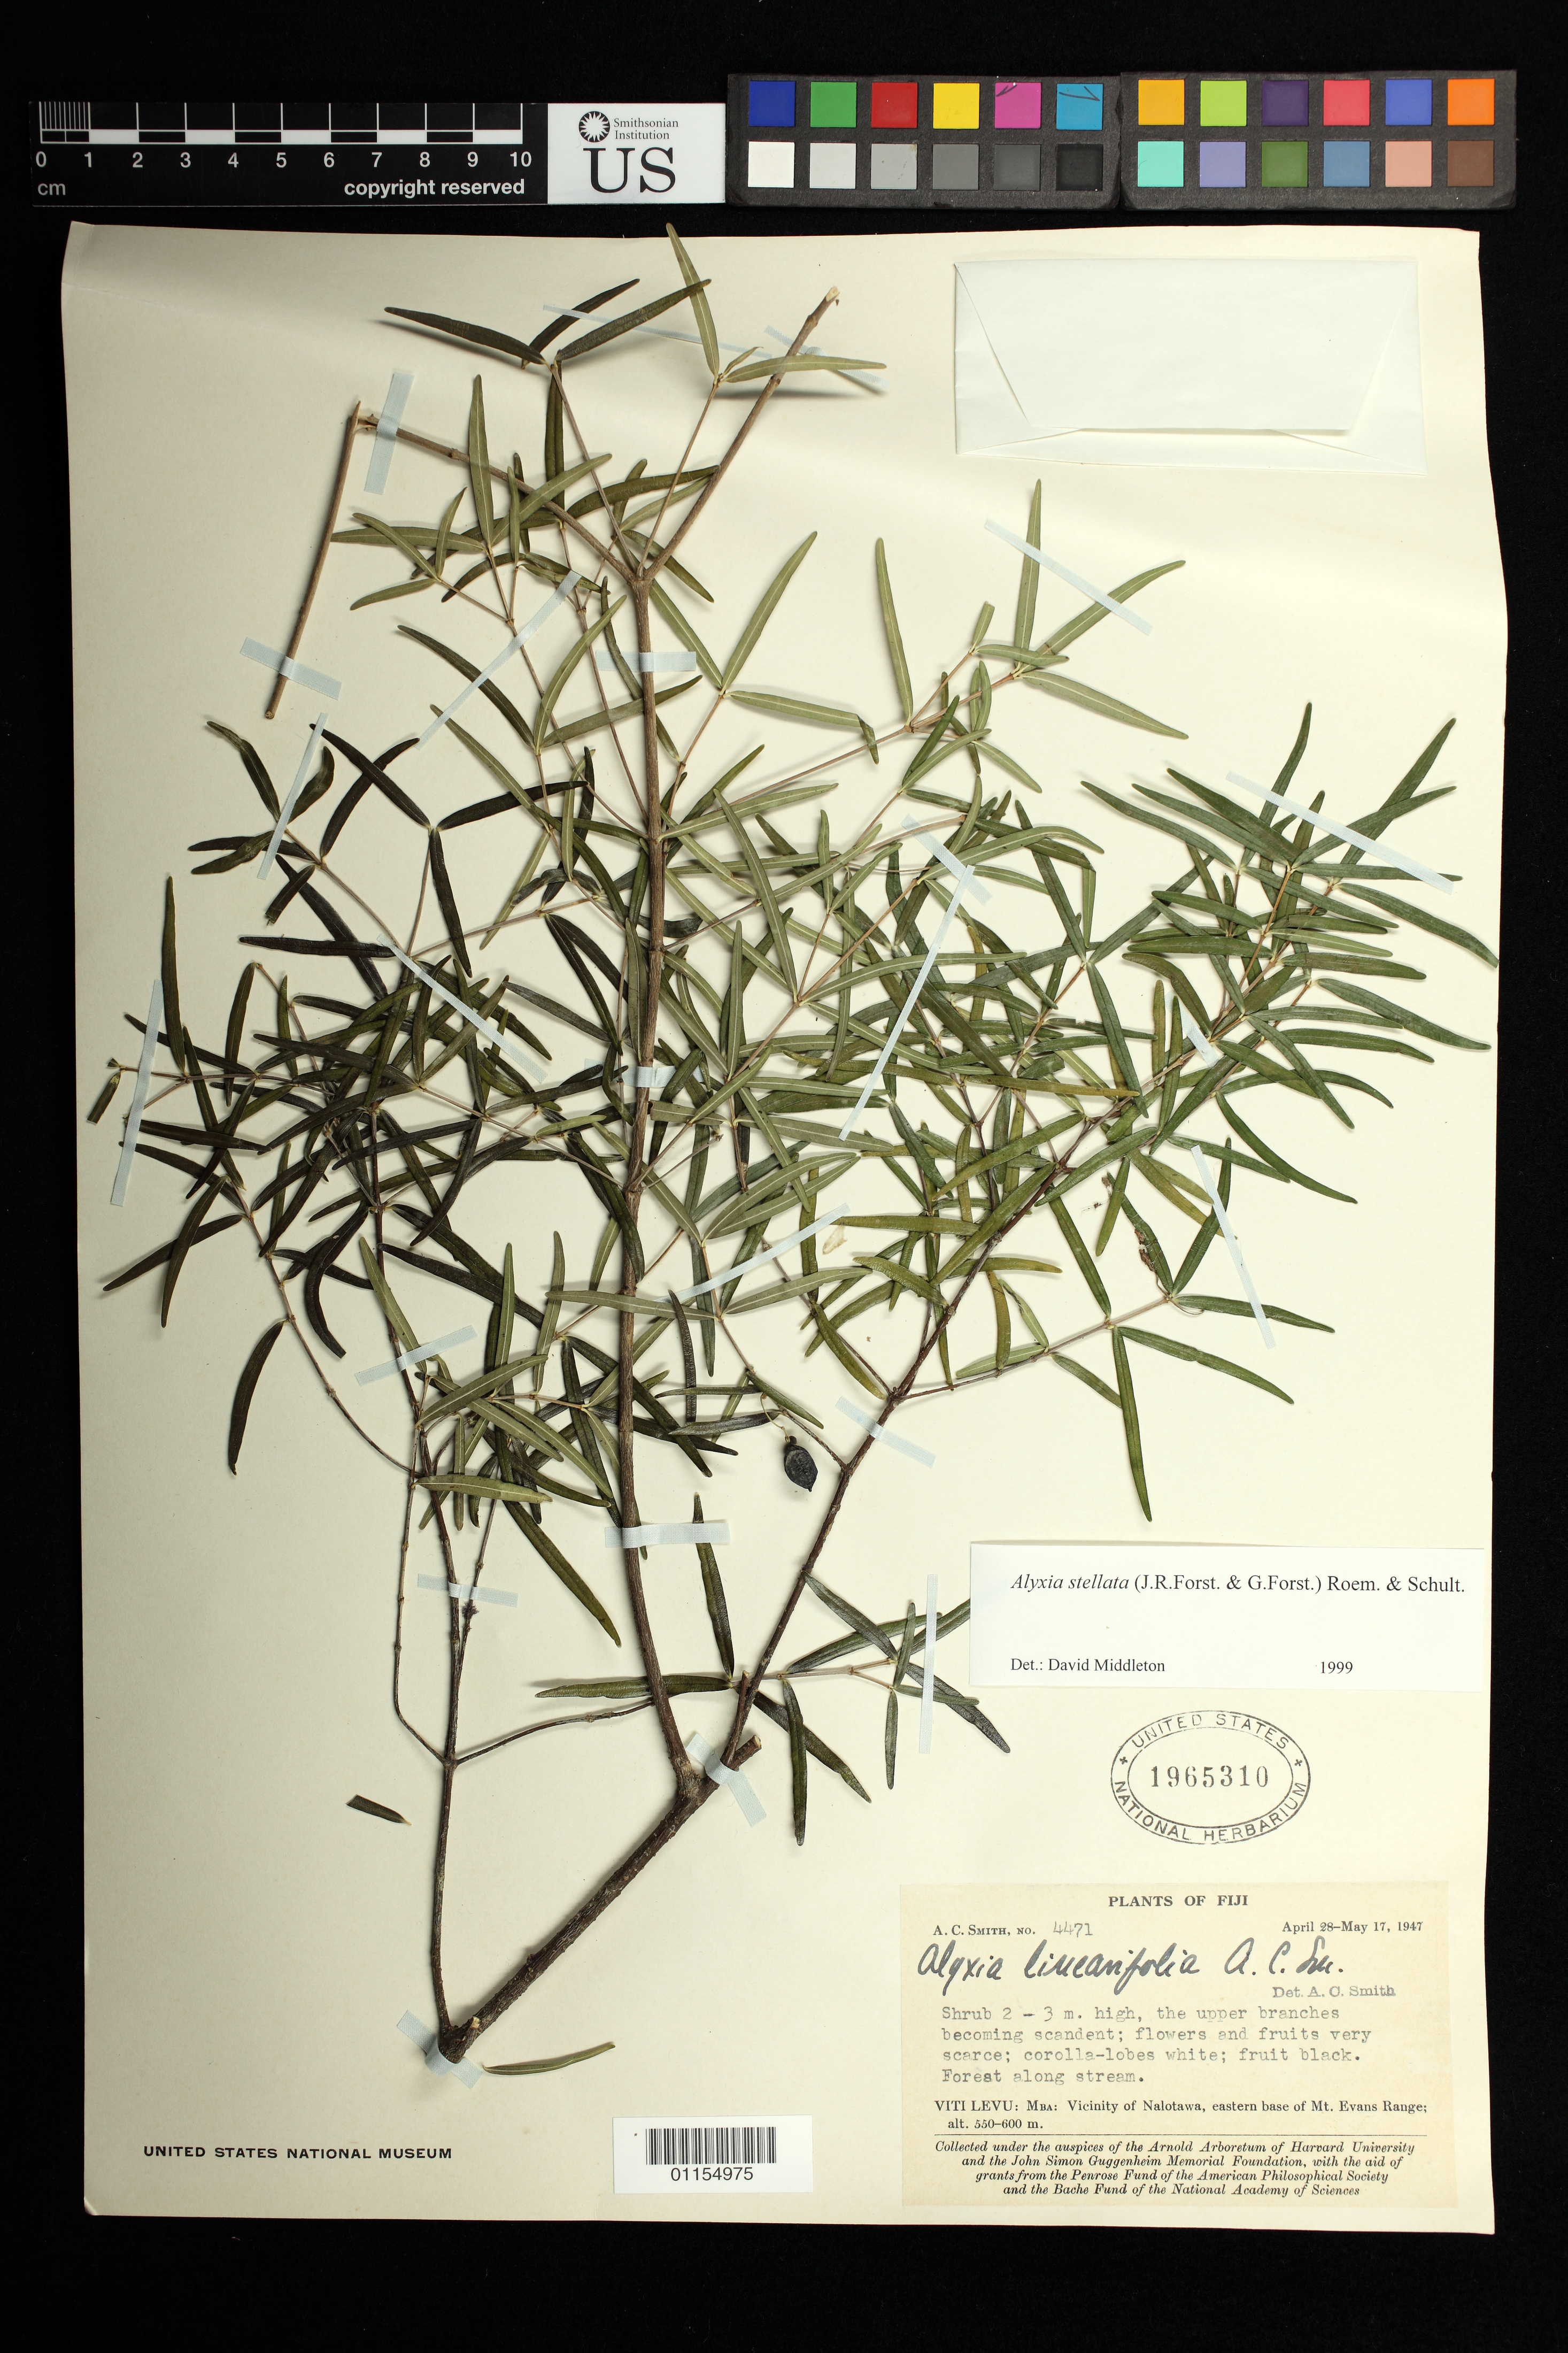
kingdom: Plantae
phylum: Tracheophyta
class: Magnoliopsida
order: Gentianales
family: Apocynaceae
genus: Alyxia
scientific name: Alyxia stellata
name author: (J.R. Forst. & G. Forst.) Roem. & Schult.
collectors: A. C. Smith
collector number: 4471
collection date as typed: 28 Apr 1947 to 17 May 1947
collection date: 1947-04-28/1947-05-17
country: Fiji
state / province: Western Division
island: Viti Levu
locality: Mba Prov., vicinity of nalotawa, e base of mt. evans range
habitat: Forest along stream.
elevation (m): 550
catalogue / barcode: US 1965310